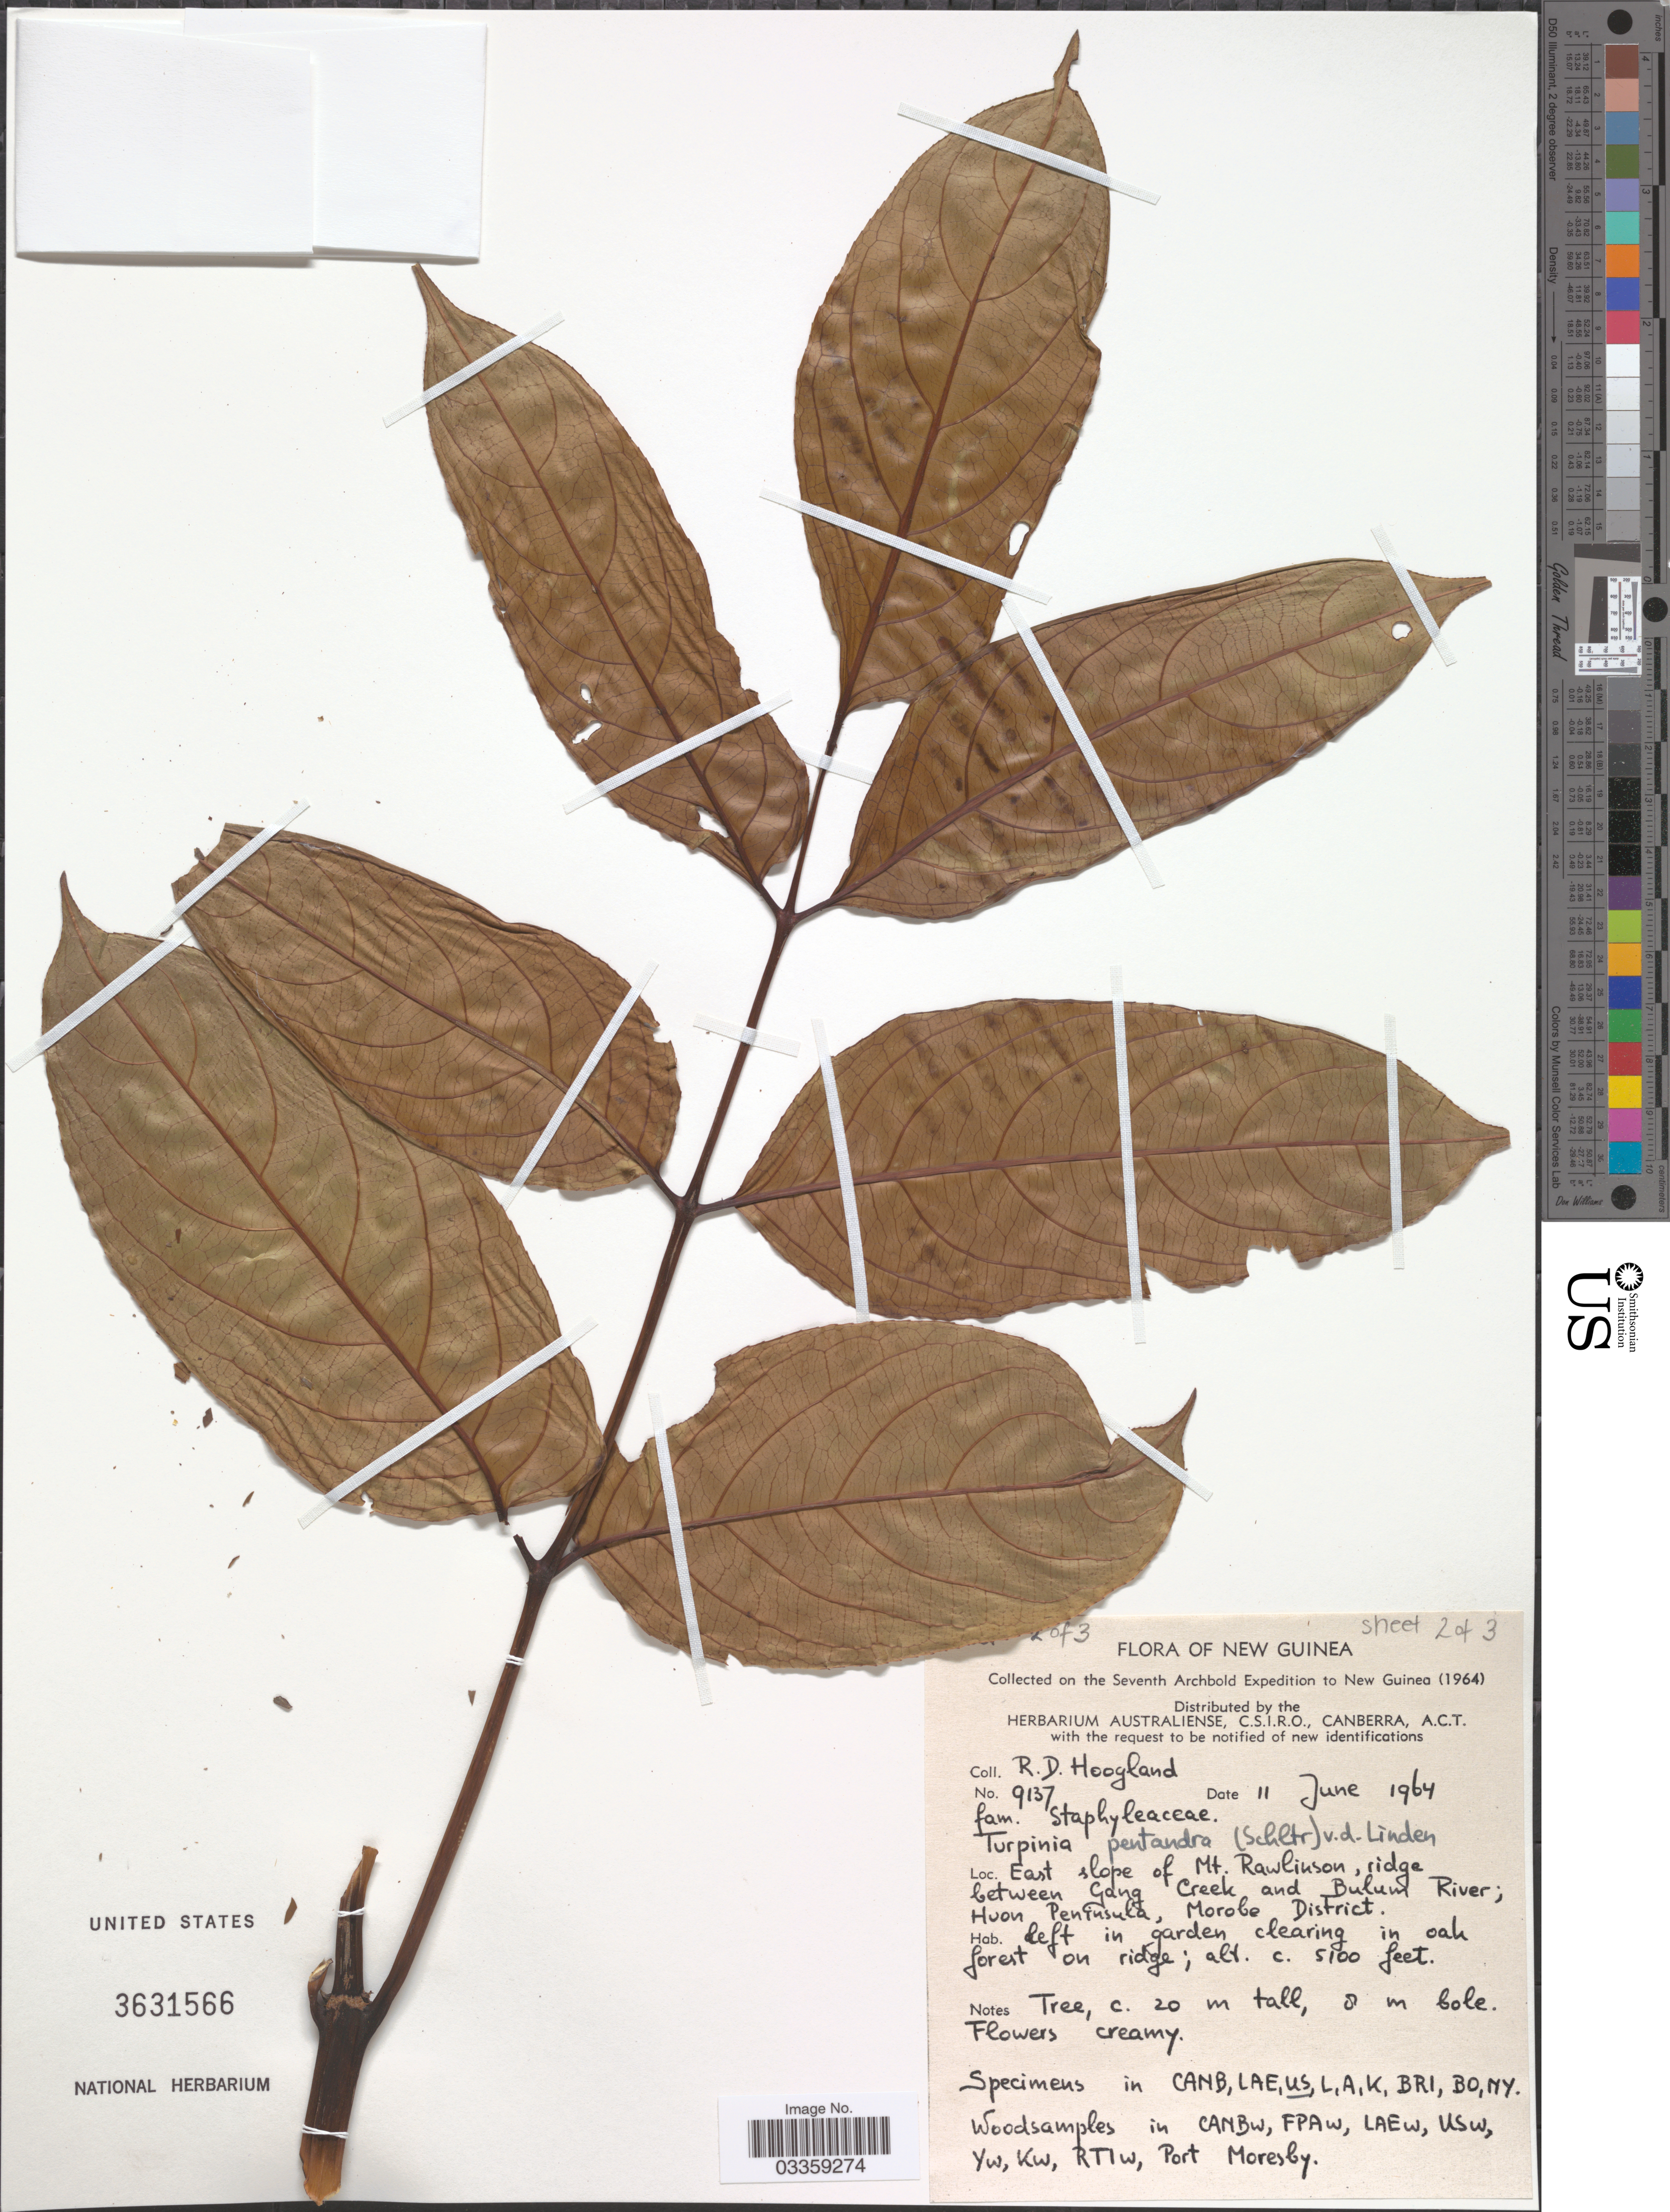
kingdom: Plantae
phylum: Tracheophyta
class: Magnoliopsida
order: Crossosomatales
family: Staphyleaceae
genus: Turpinia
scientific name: Turpinia pentandra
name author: (Schltr.) B.L. Linden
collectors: R. D. Hoogland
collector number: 9137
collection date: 1964-06-11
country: Papua New Guinea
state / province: Morobe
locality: New Guinea, East slope of Mt. Rawlinson, ridge between Gang Creek and Bulum River; Huon Peninsula, Morobe District.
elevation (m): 1554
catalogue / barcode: US 3631566